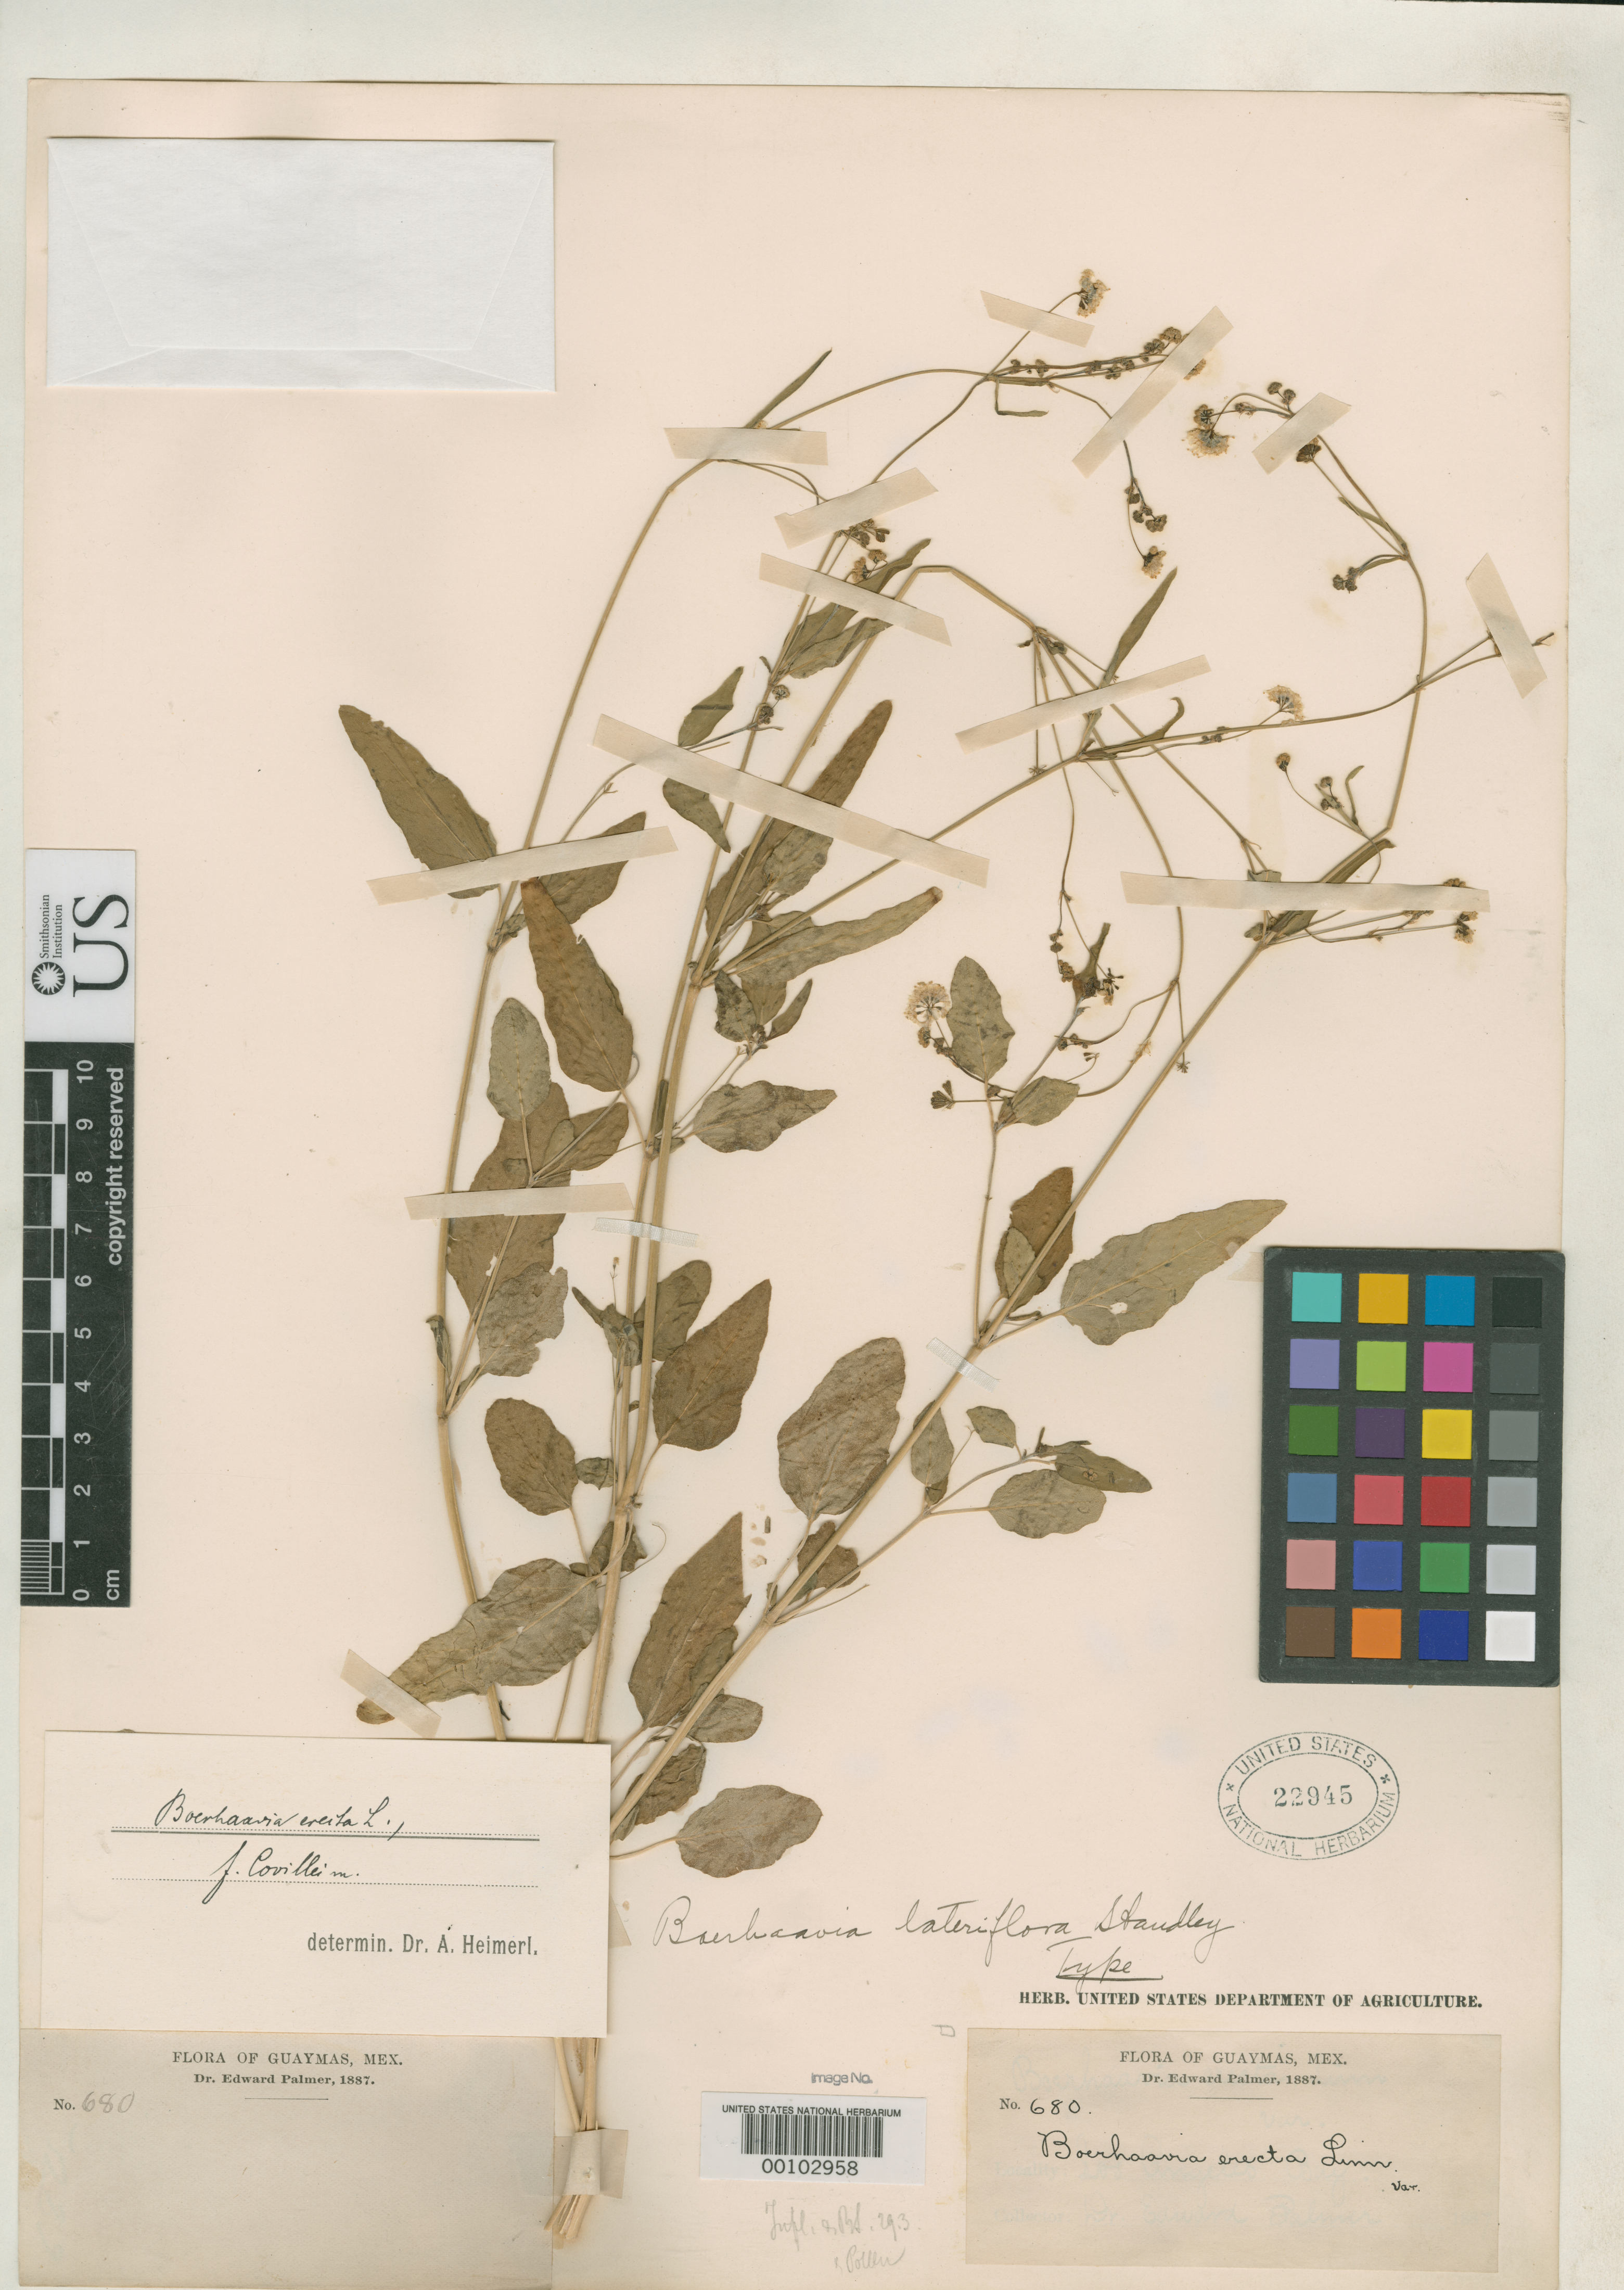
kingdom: Plantae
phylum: Tracheophyta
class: Magnoliopsida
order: Caryophyllales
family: Nyctaginaceae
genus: Boerhavia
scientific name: Boerhavia lateriflora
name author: Standl.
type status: Holotype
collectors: E. Palmer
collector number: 680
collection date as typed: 1887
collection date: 1887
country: Mexico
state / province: Sonora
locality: Guaymas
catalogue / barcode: US 22945